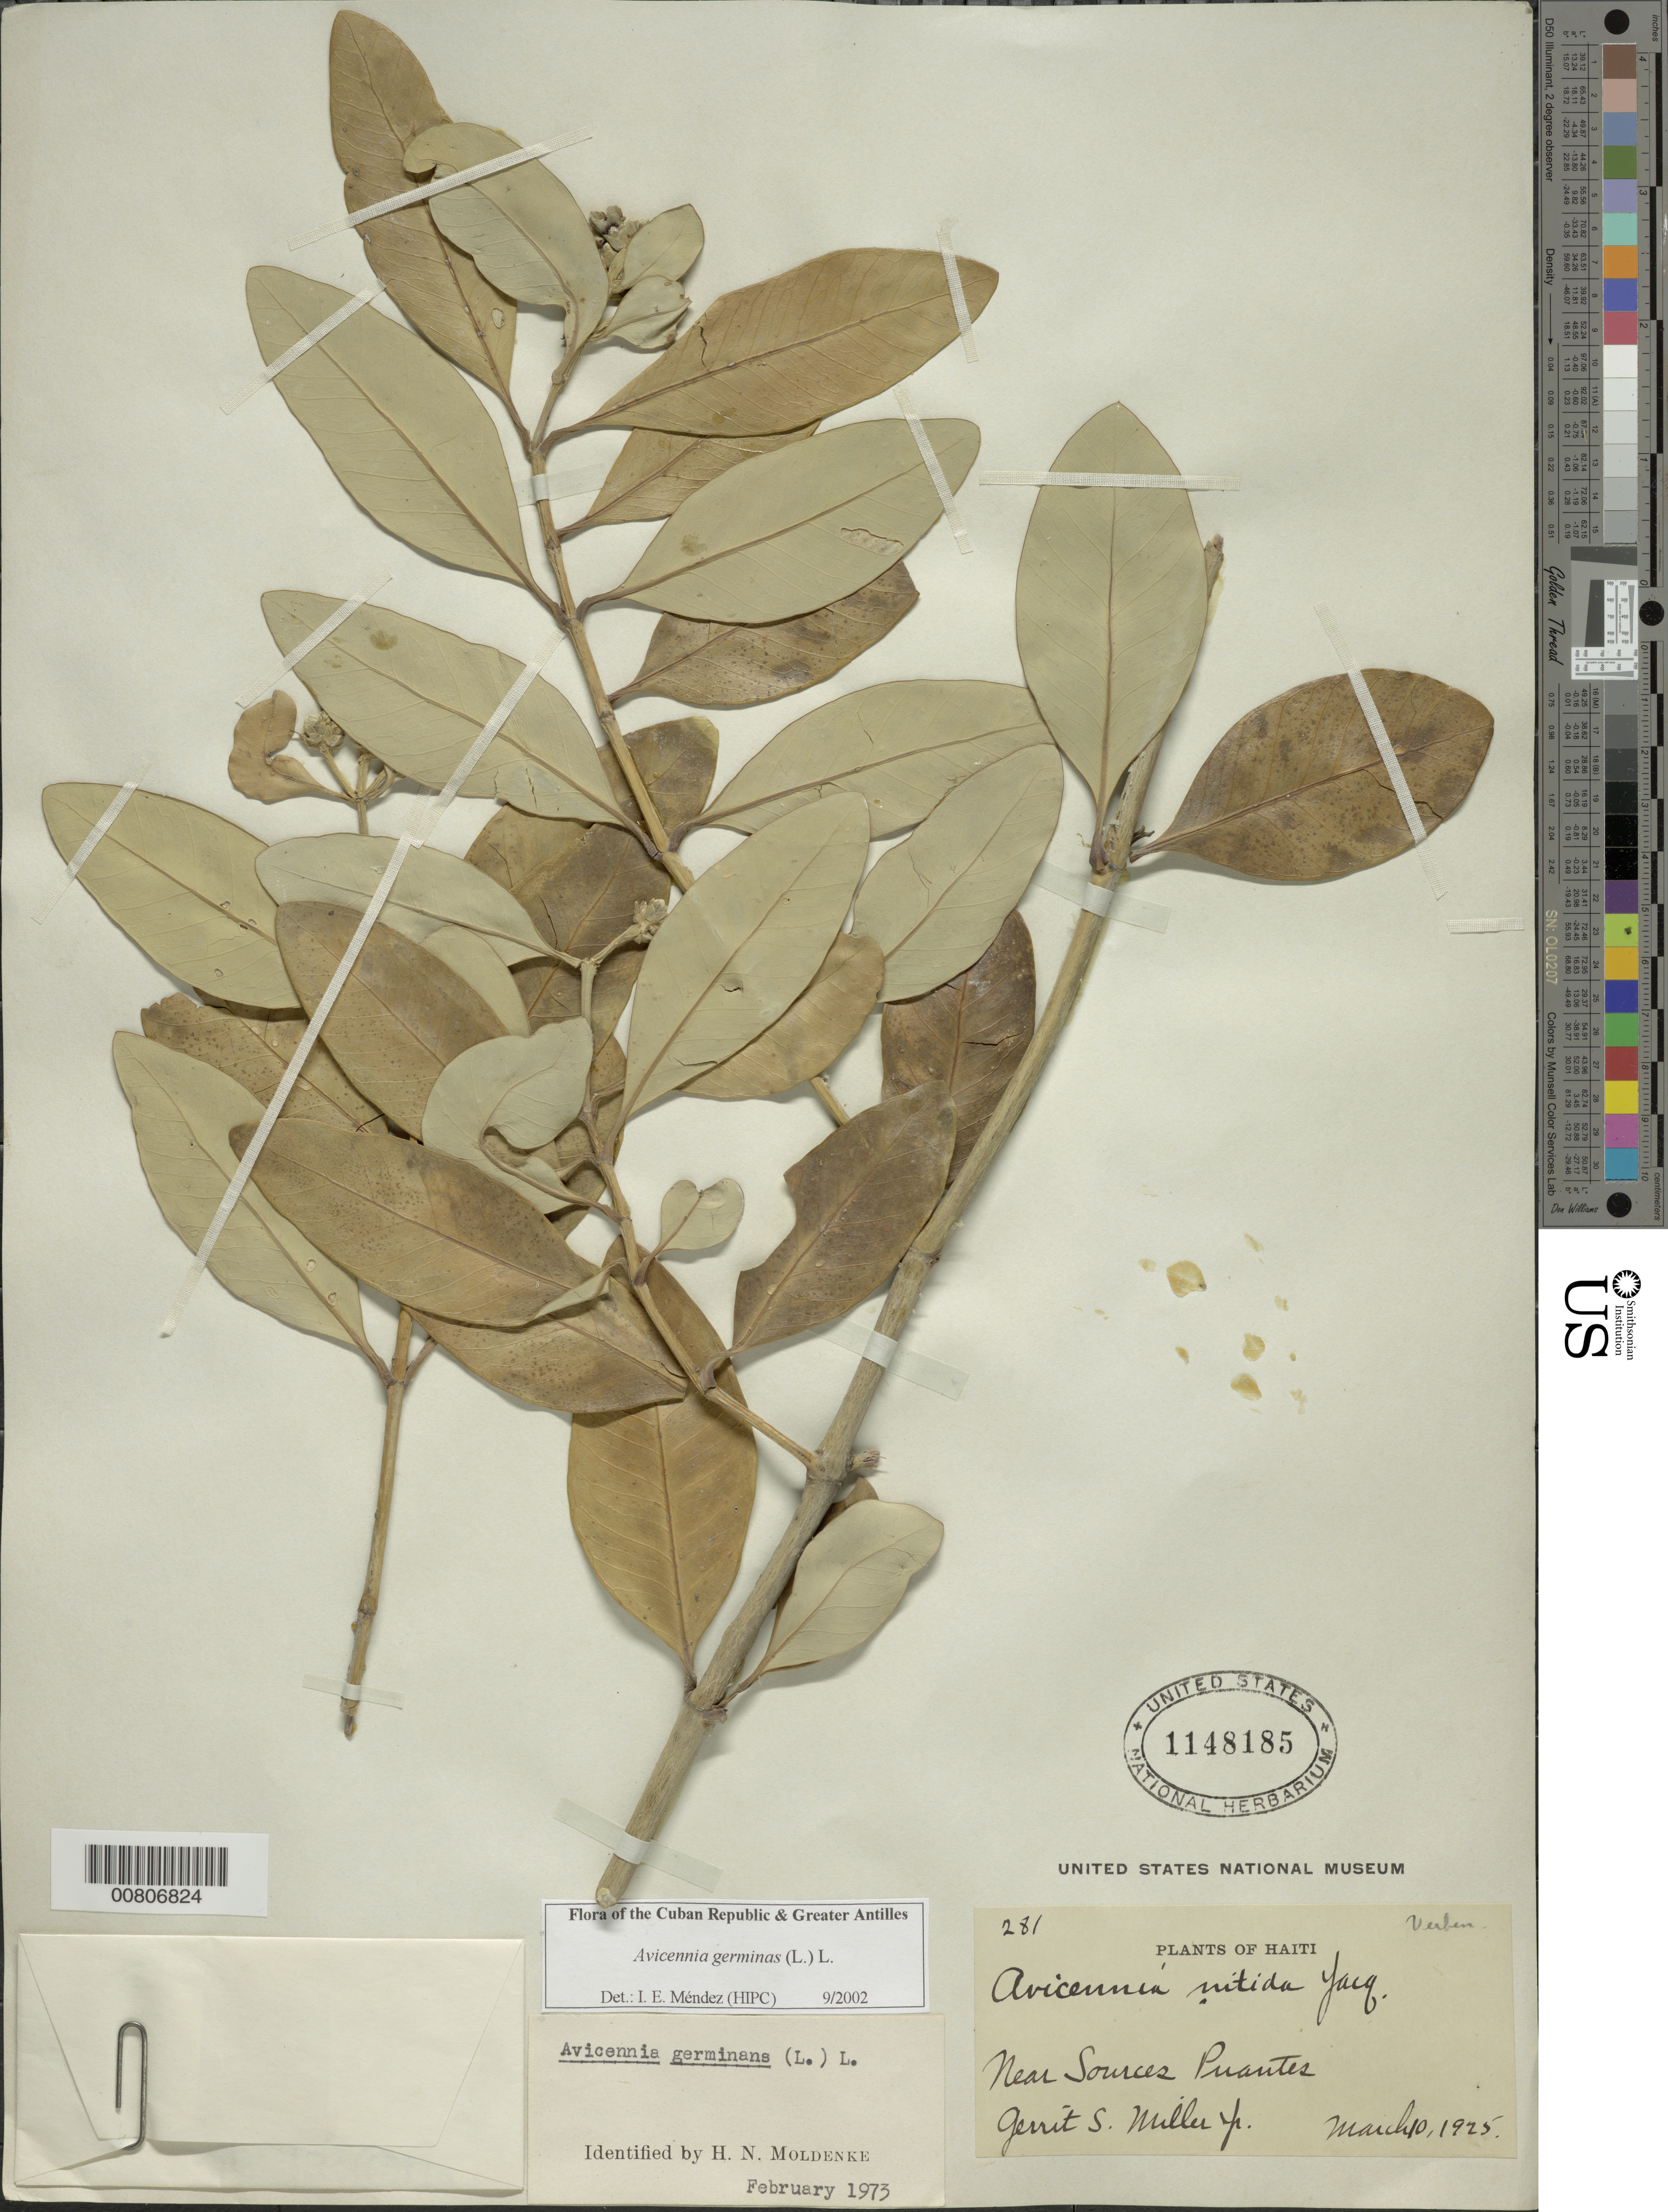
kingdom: Plantae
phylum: Tracheophyta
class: Magnoliopsida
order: Lamiales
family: Acanthaceae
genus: Avicennia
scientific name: Avicennia germinans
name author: (L.) L.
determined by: Méndez, Isidro E., (HIPC)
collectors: G. S. Miller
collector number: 281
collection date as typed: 10 Mar 1925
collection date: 1925-03-10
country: Haiti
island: Hispaniola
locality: Sources Puantes, near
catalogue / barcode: US 1148185